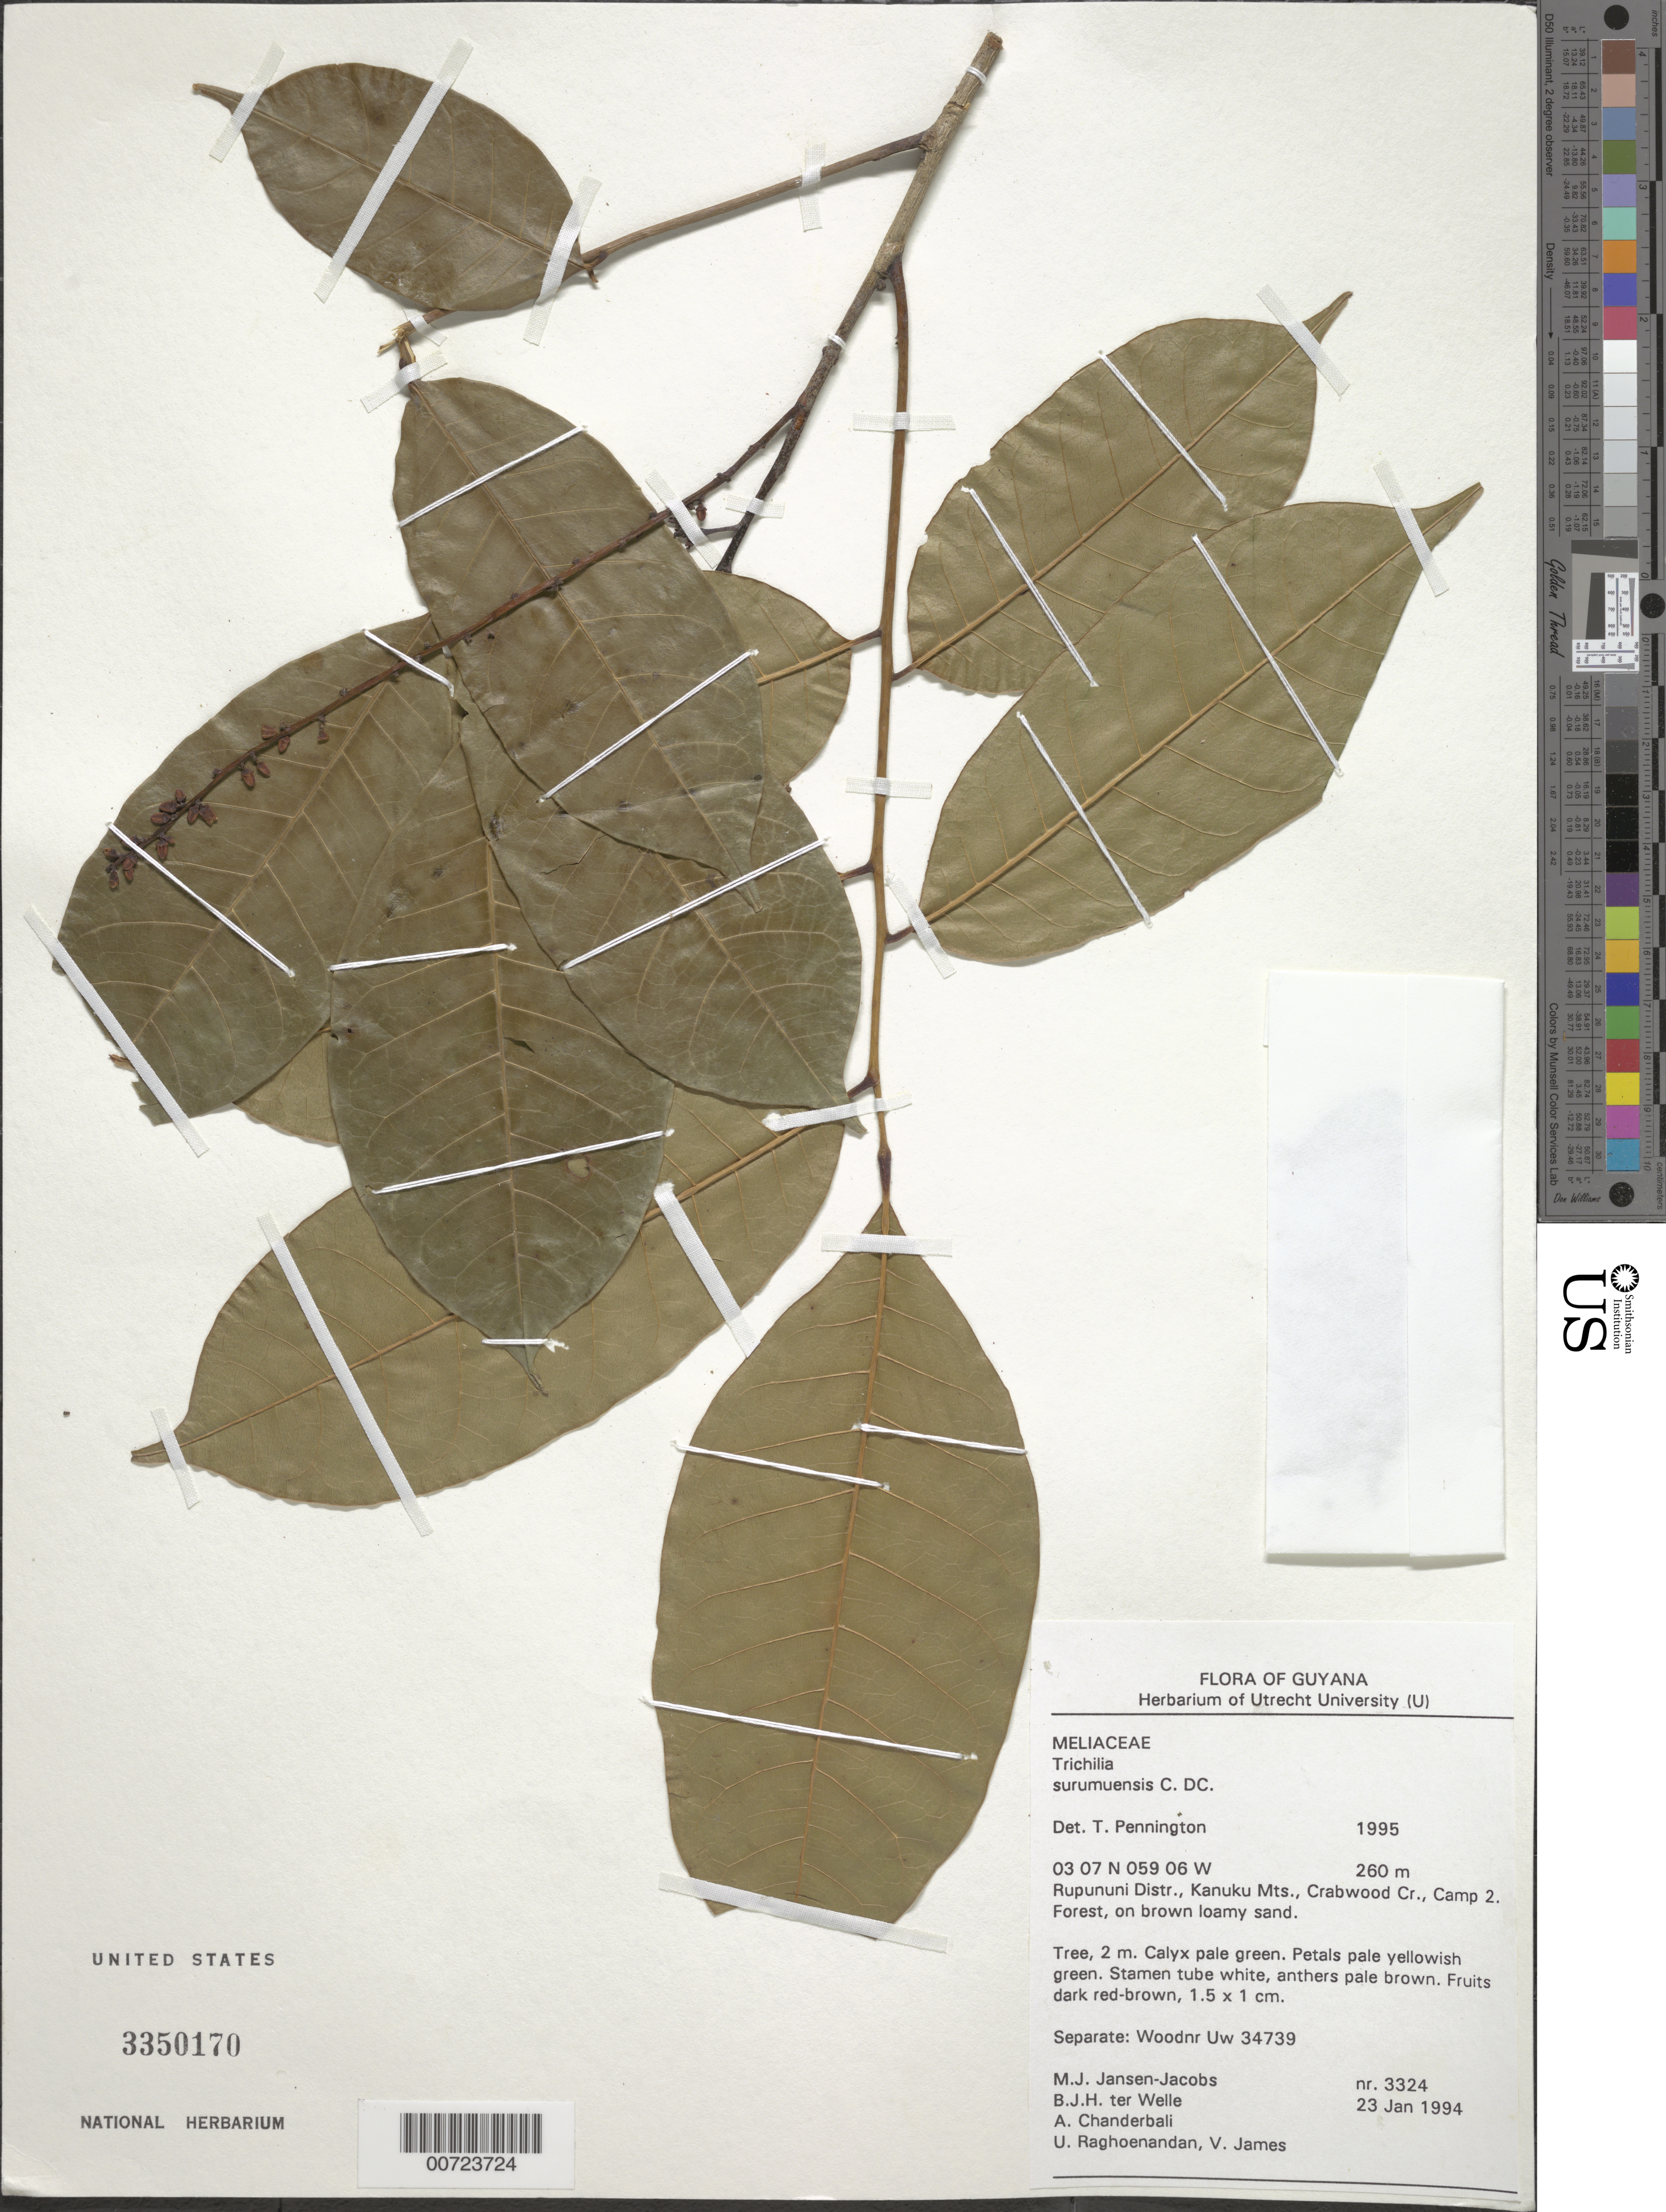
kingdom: Plantae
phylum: Tracheophyta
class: Magnoliopsida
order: Sapindales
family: Meliaceae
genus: Trichilia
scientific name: Trichilia surumuensis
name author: C. DC.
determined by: Pennington, T. D., (K)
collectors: M. J. Jansen-Jacobs, B. Welle, A. S. Chanderbali, U. Raghoenandan & V. James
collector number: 3324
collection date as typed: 24-Jan-94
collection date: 1994-01-24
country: Guyana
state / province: U. Takutu-U. Essequibo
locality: Crabwood Cr., Camp 2, Kanuku Mts., Rupununi District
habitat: Forest, on brown loamy sand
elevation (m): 260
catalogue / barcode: US 3350170